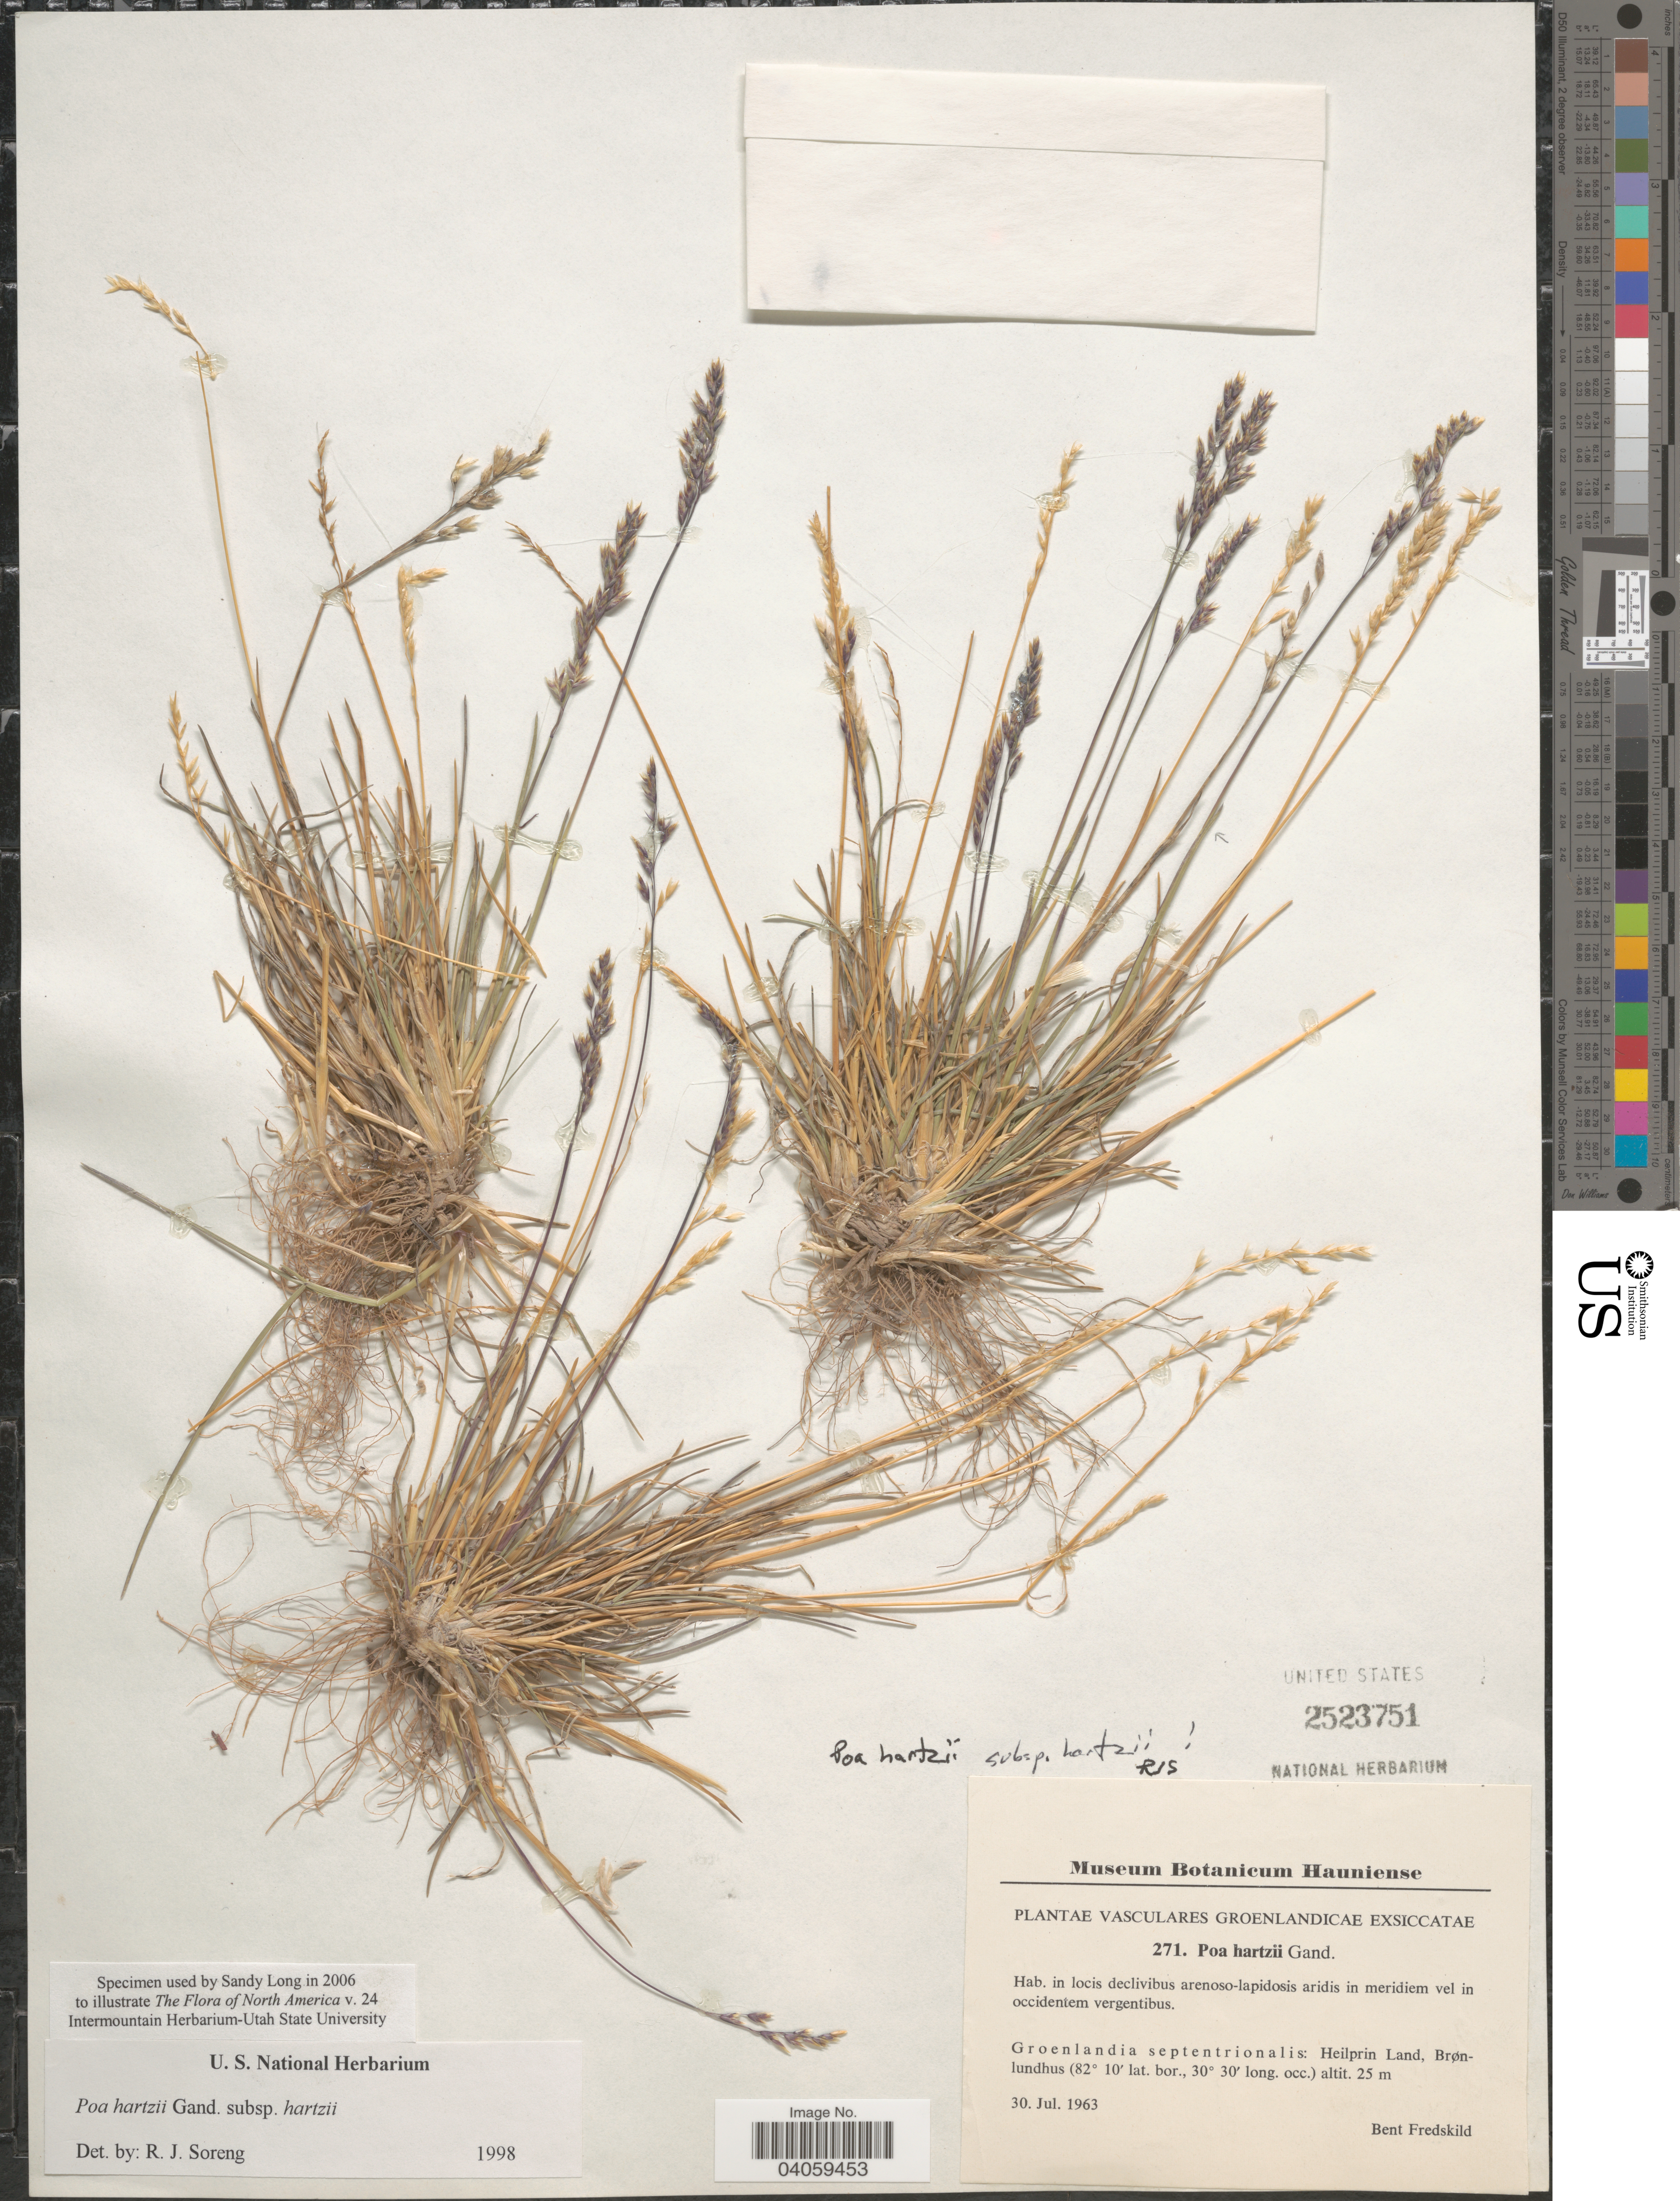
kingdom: Plantae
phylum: Tracheophyta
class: Liliopsida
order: Poales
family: Poaceae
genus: Poa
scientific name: Poa hartzii subsp. hartzii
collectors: B. Fredskild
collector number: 271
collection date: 1963-07-30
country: Greenland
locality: Groenlandicae. In locis declivibus arenoso-lapidosis aridis in meridiem vel in occidentem vergentibus. Groenlandia septentrionalis: Heilprin Land, Brønlundhus.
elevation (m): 25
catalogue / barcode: US 2523751